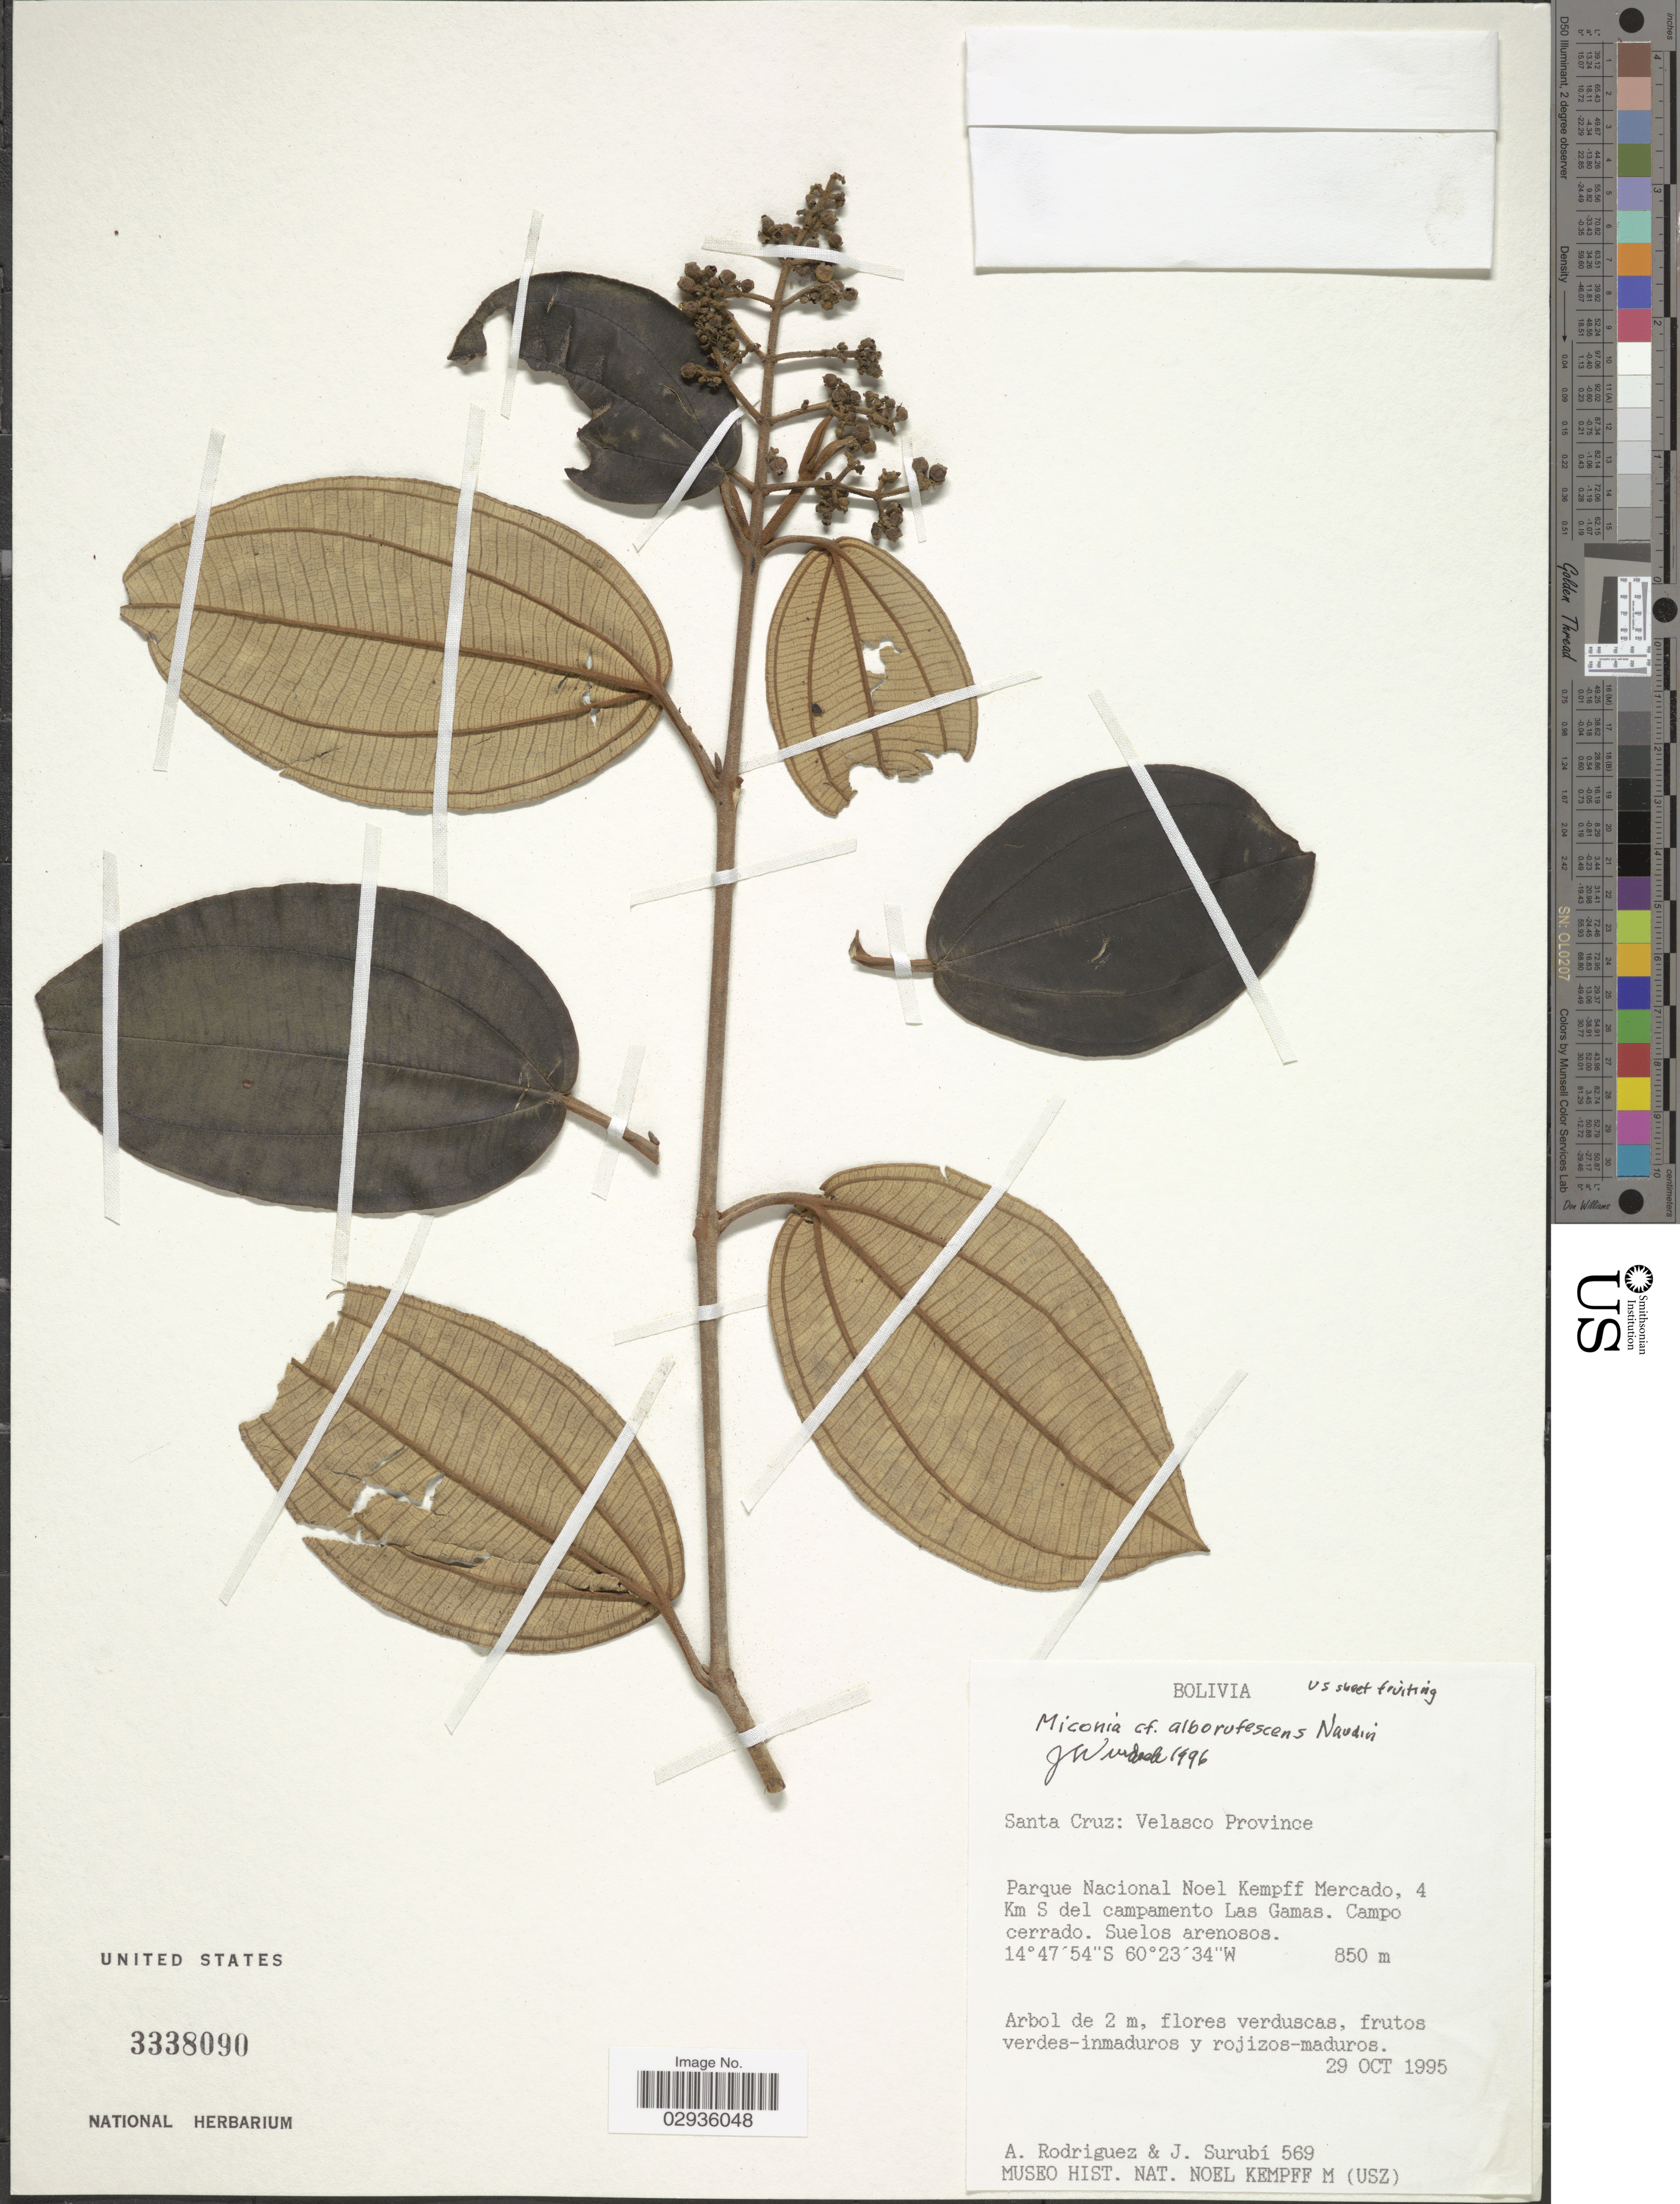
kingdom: Plantae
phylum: Tracheophyta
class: Magnoliopsida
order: Myrtales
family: Melastomataceae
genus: Miconia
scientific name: Miconia alborufescens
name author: Naudin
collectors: A. Rodriguez & J. Surubí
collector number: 569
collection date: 1995-10-29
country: Bolivia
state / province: Santa Cruz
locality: Velasco Province. Parque Nacional Noel Kempff Mercado, 4 Km S del campamento Las Gamas.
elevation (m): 850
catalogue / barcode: US 3338090